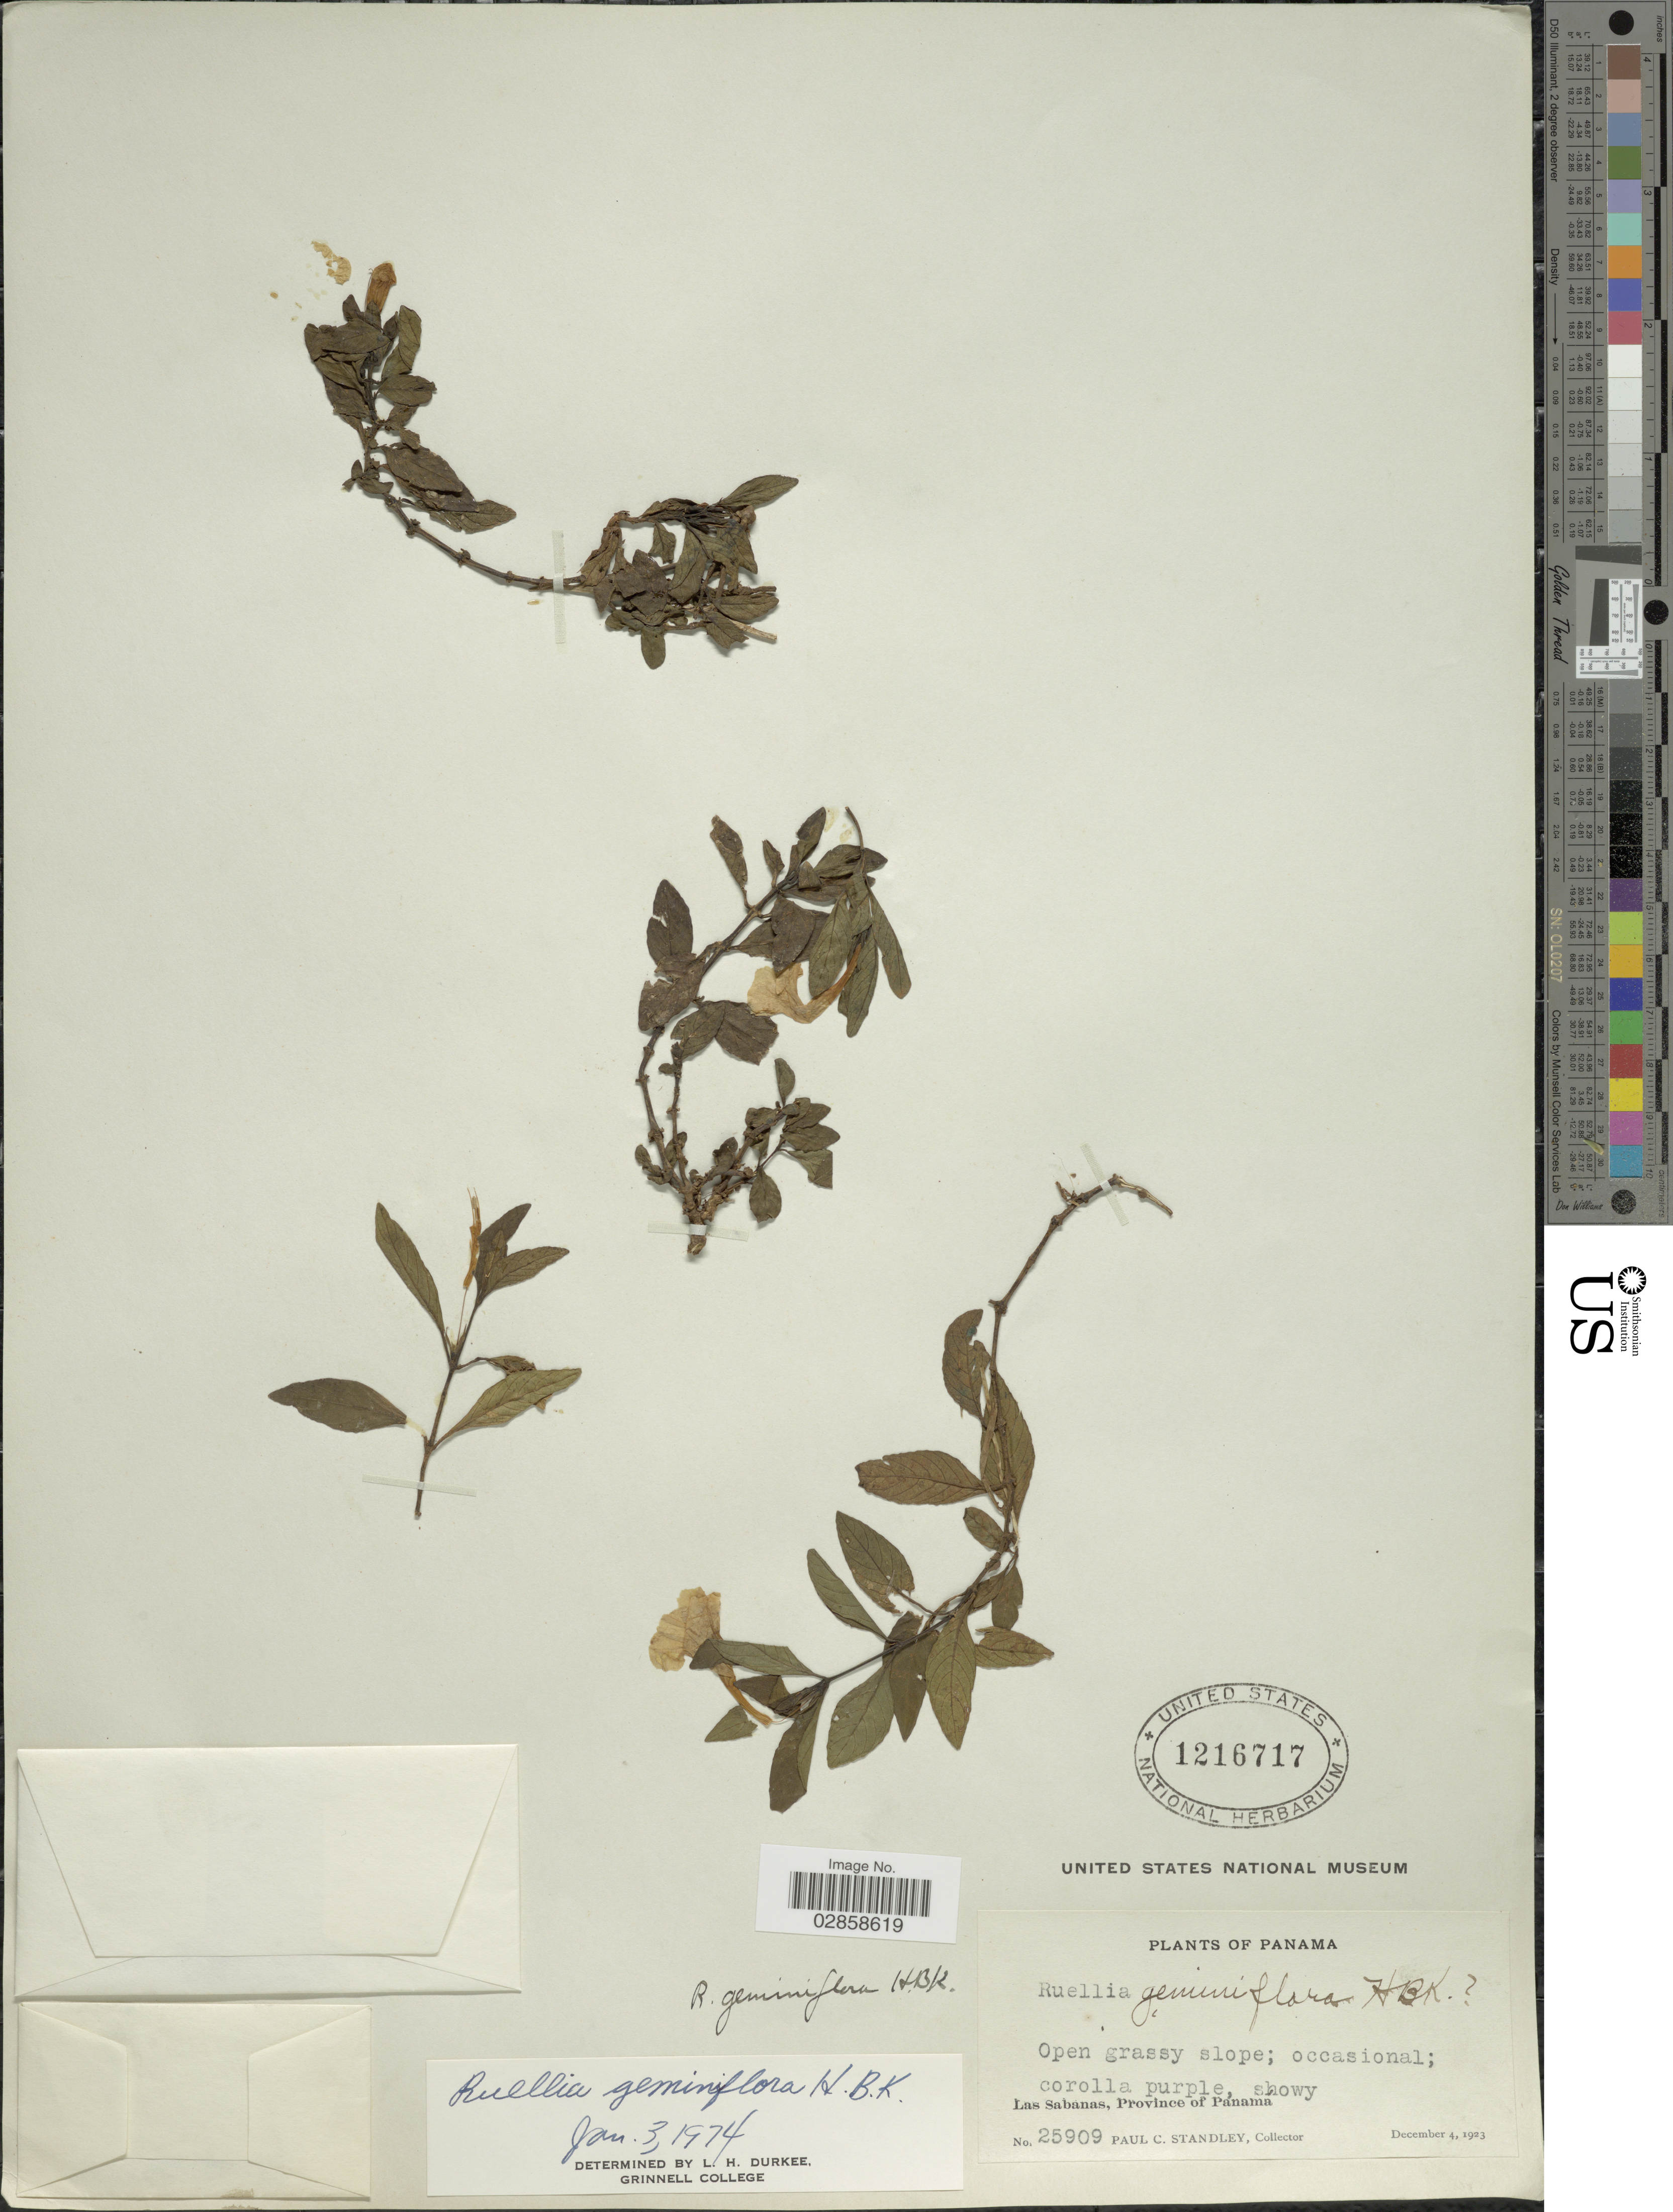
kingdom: Plantae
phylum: Tracheophyta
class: Magnoliopsida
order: Lamiales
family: Acanthaceae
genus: Ruellia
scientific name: Ruellia geminiflora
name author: Kunth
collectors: P. C. Standley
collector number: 25909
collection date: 1923-12-04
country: Panama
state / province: Panamá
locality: Las Sabanas.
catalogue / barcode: US 1216717